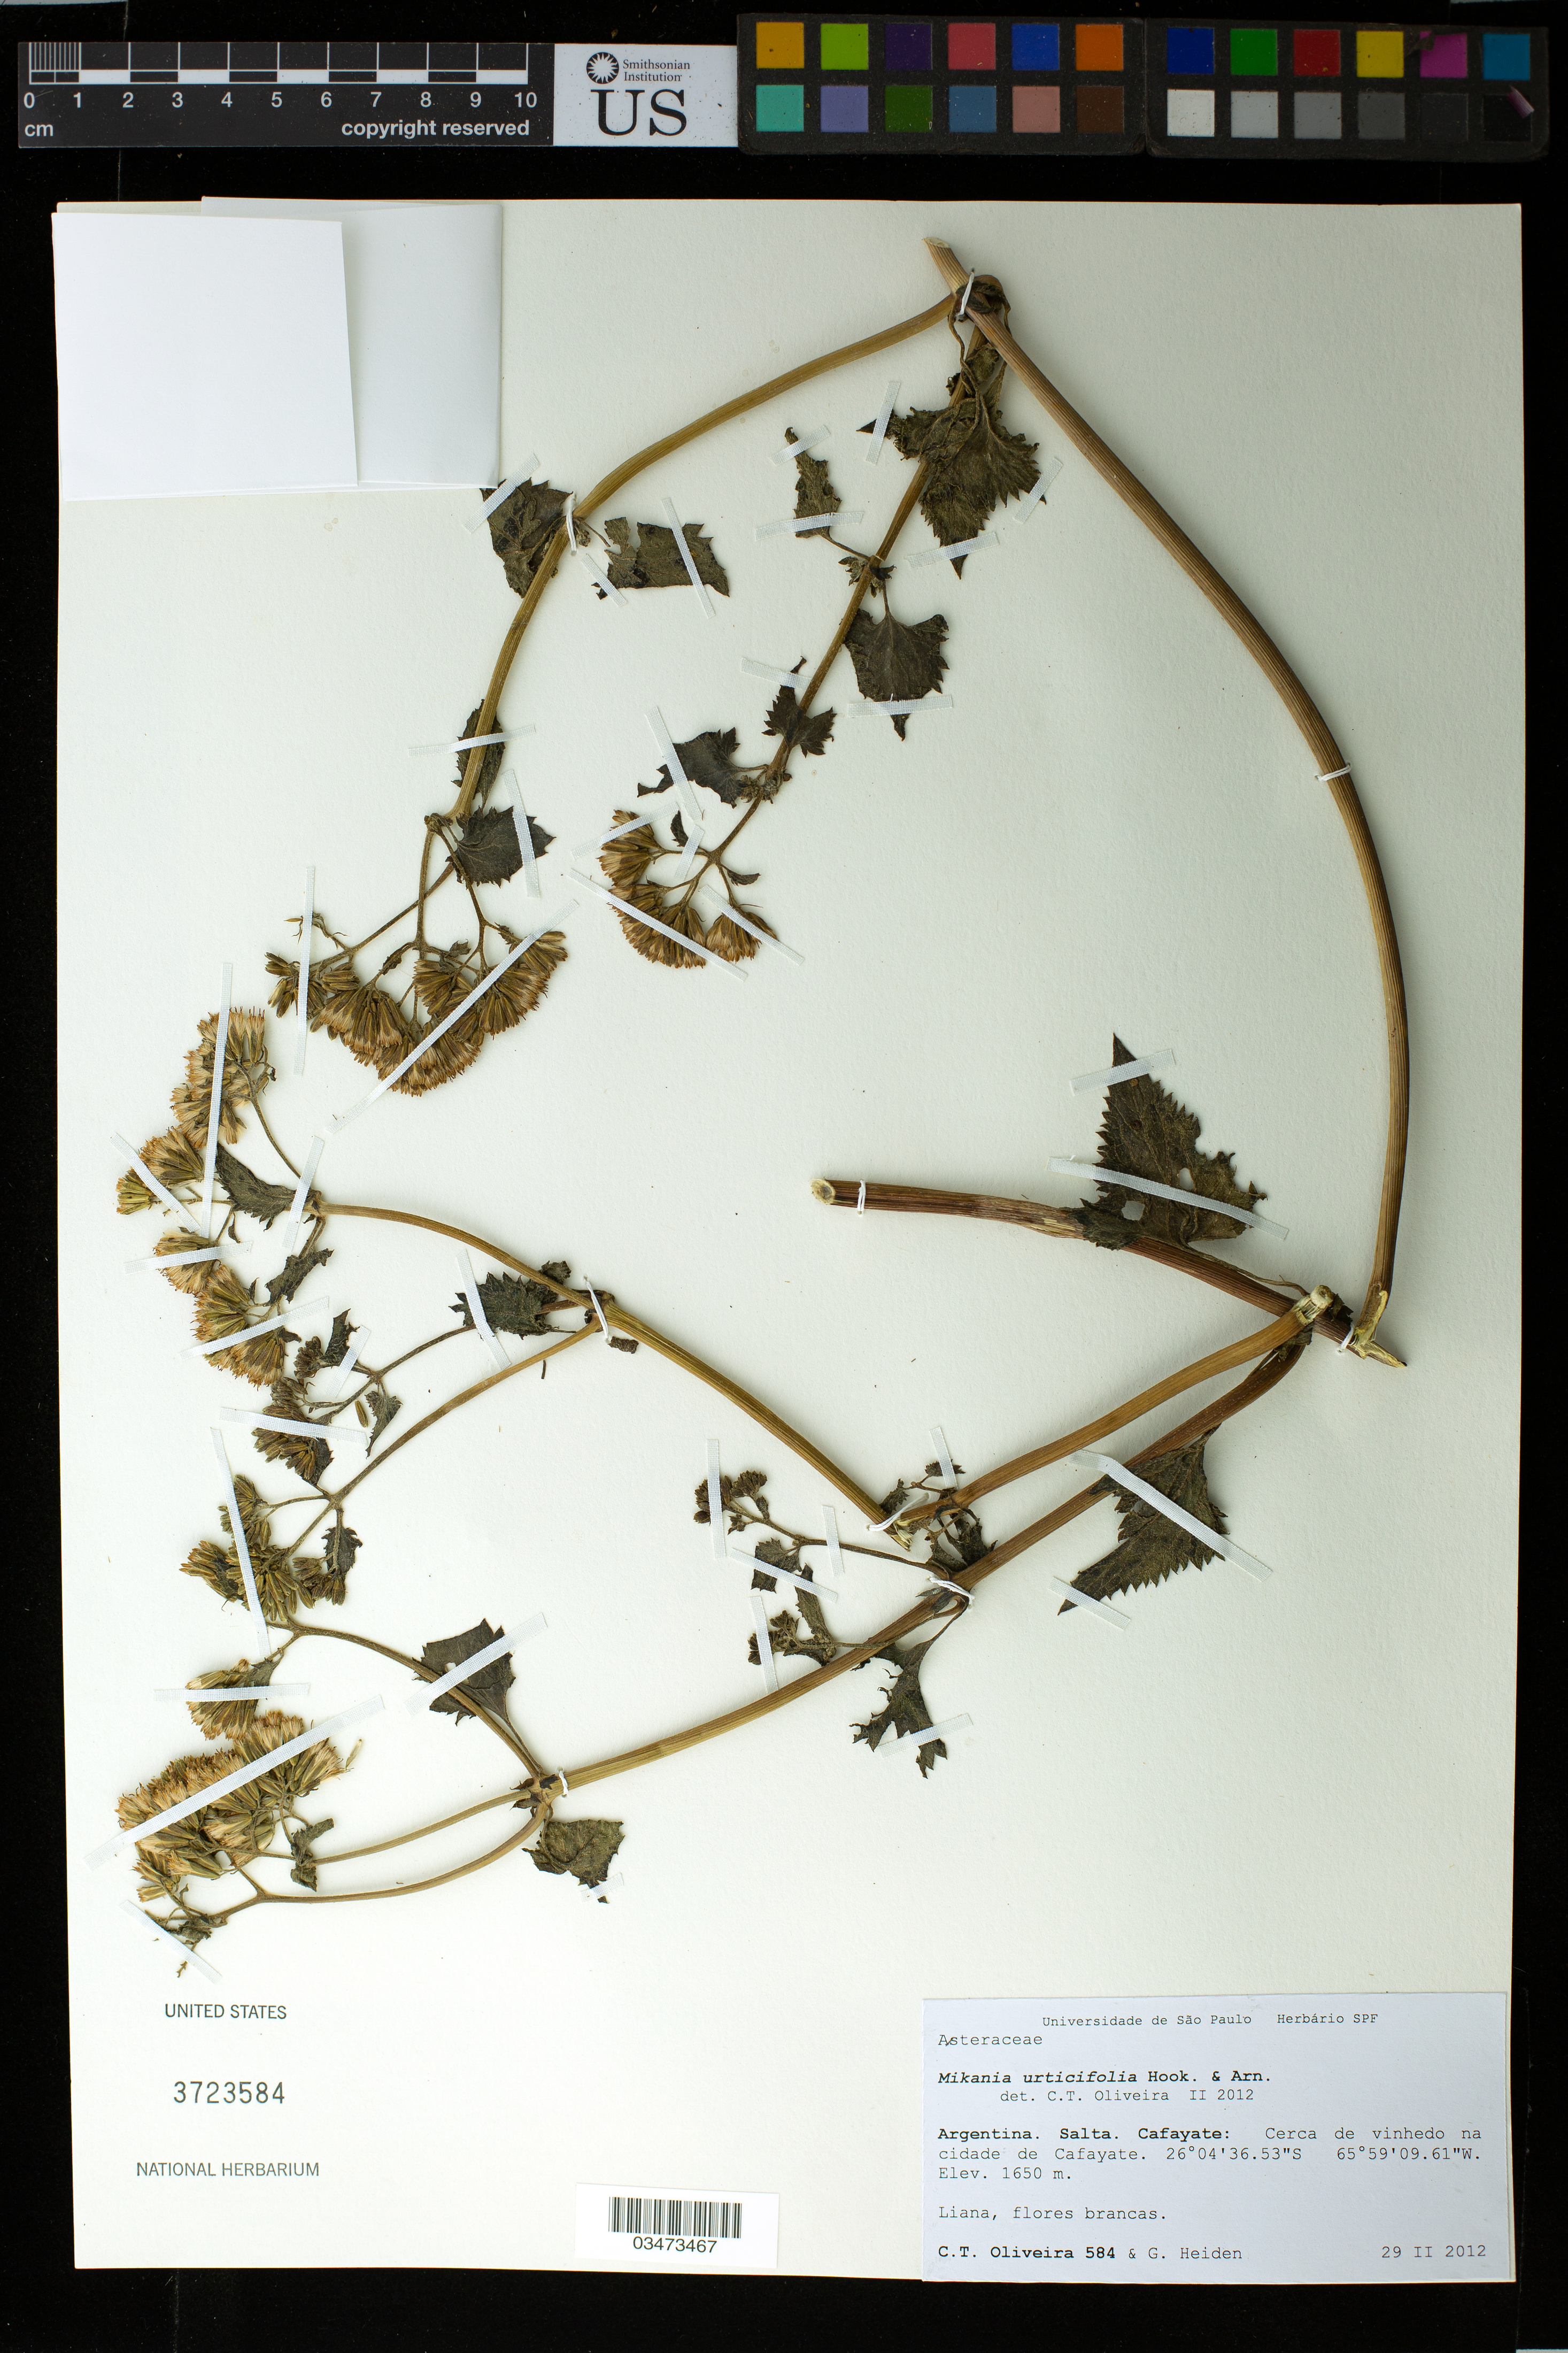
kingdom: Plantae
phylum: Tracheophyta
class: Magnoliopsida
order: Asterales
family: Asteraceae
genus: Mikania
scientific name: Mikania urticifolia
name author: Hook. & Arn.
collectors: C. T. Oliveira & G. Heiden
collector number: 584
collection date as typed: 29 Feb 2012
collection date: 2012-02-29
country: Argentina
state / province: Salta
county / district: Cafayate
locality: Cerca de vinhedo na cidade de Cafayate.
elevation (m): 1650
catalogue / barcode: US 3723584